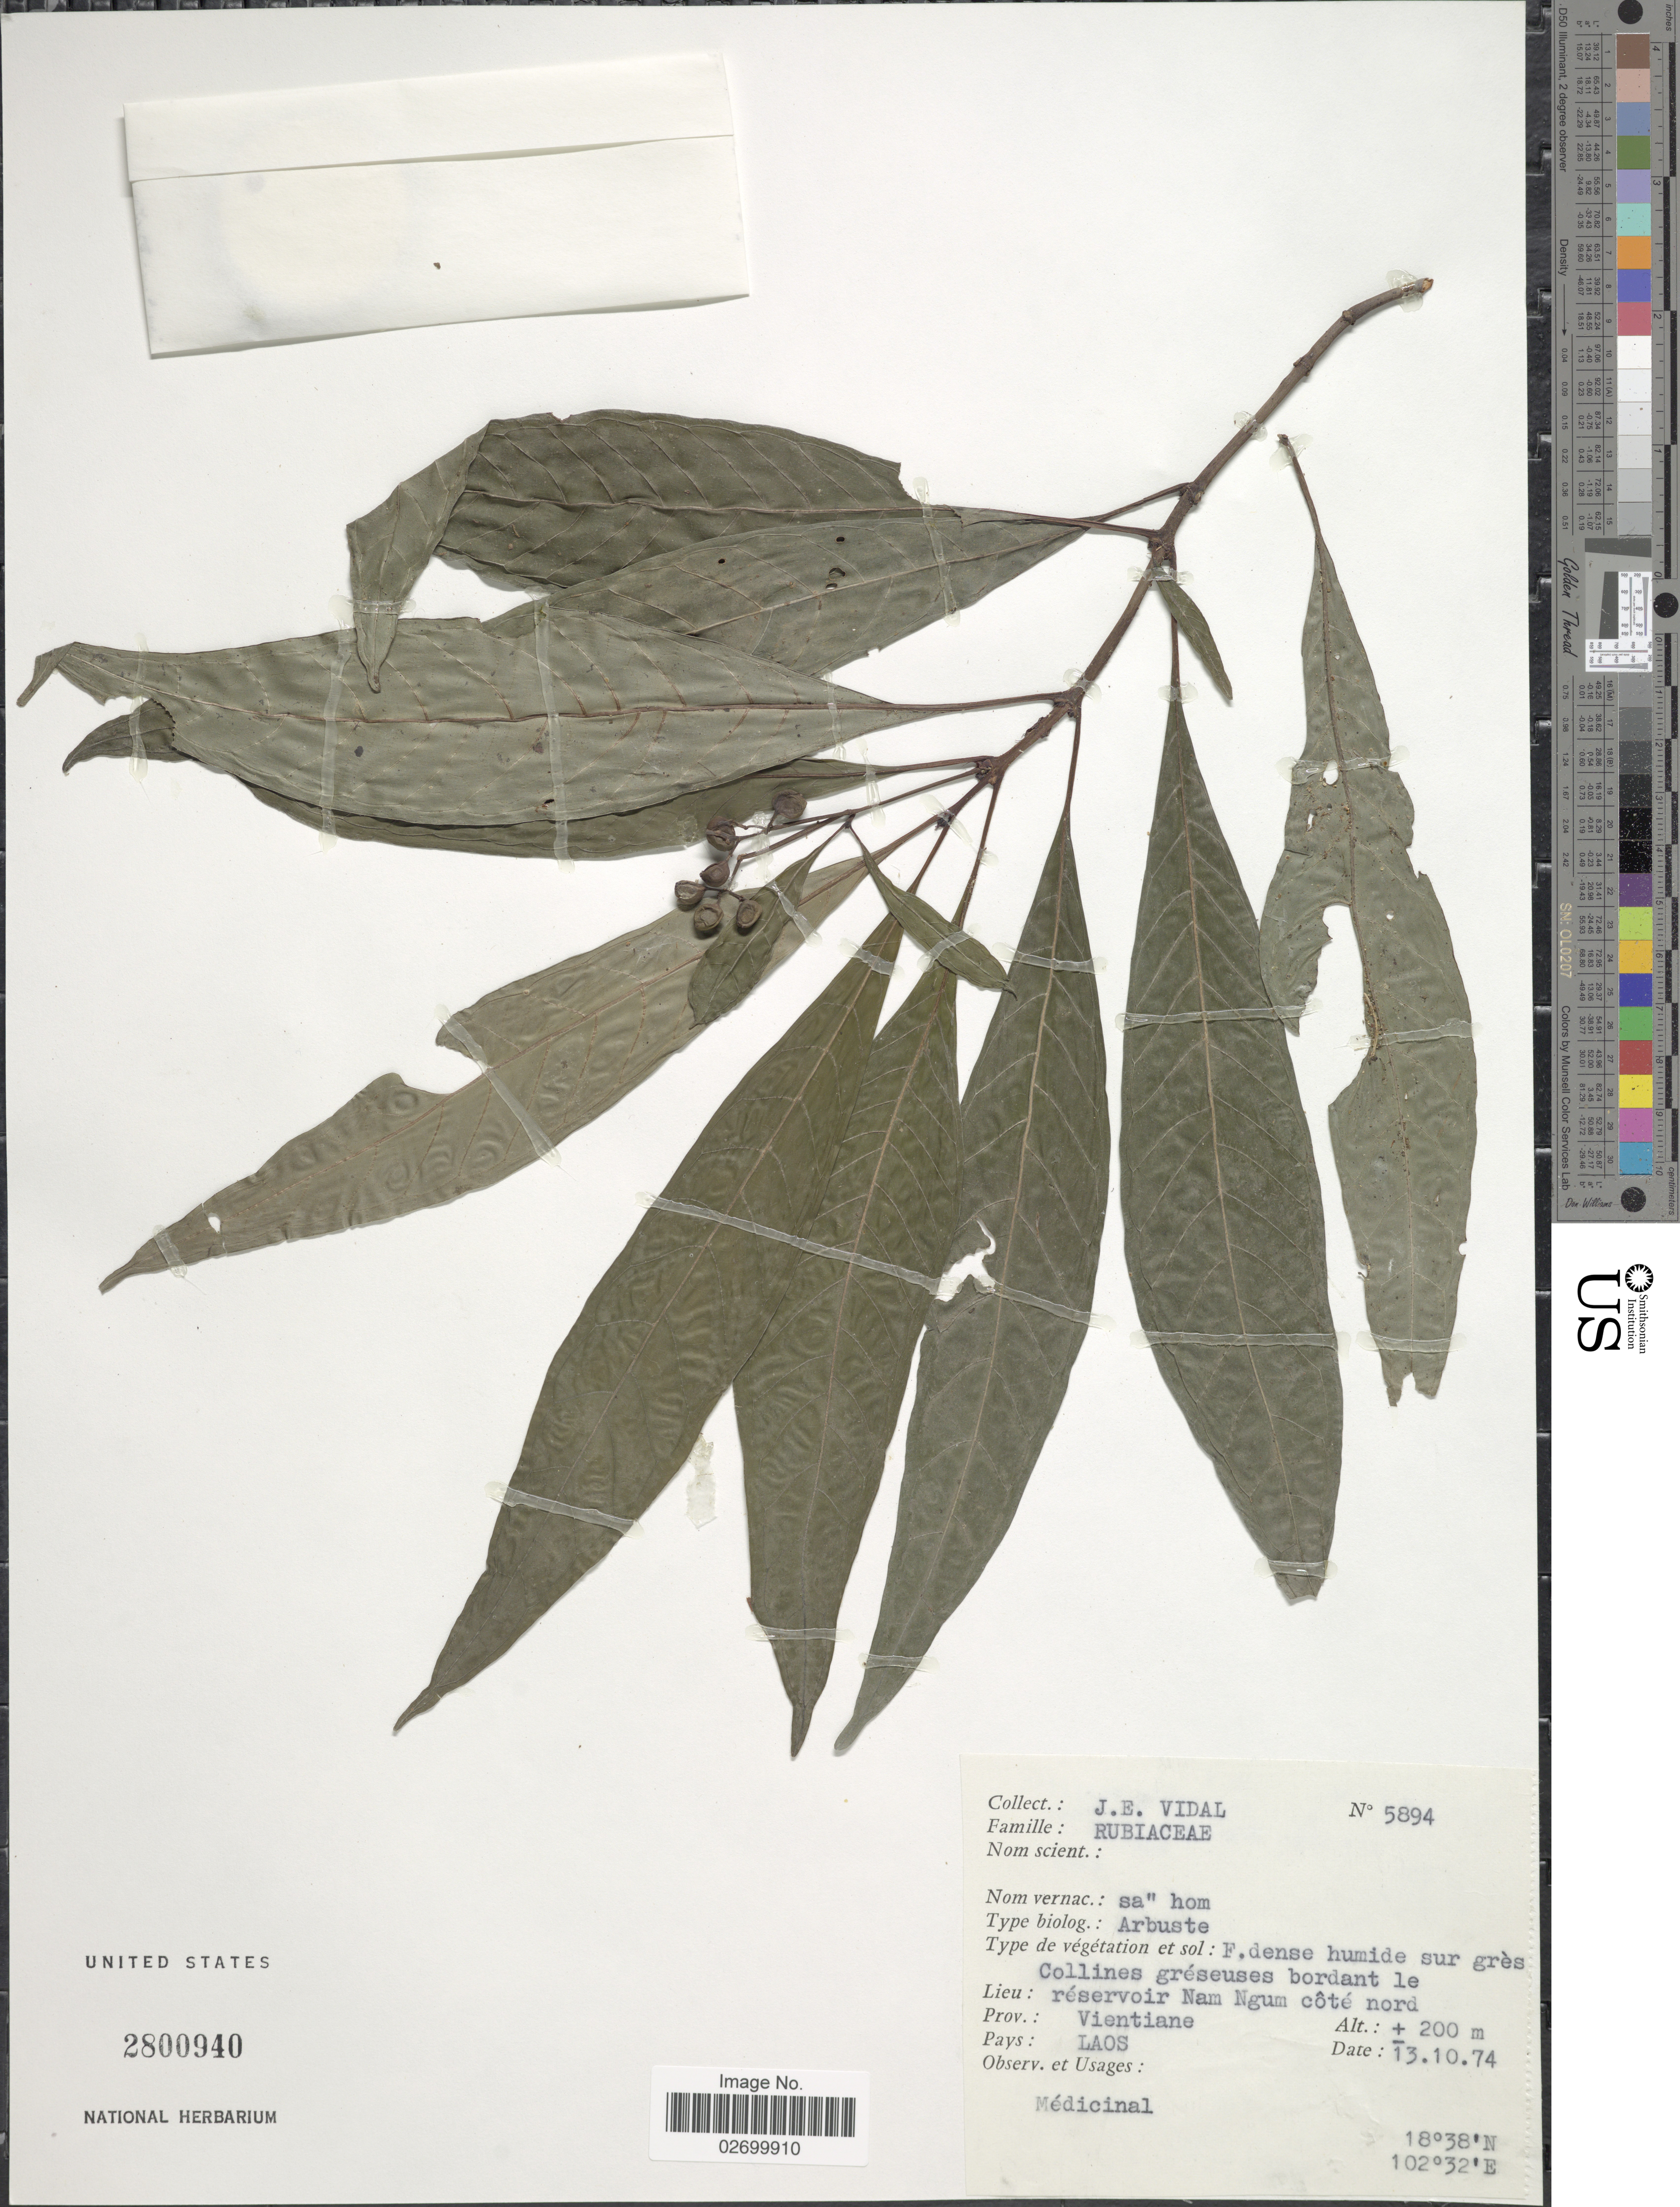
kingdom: Plantae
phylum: Tracheophyta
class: Magnoliopsida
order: Gentianales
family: Rubiaceae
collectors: J. E. Vidal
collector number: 5894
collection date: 1974-10-13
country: Laos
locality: Bordant le reservoir Nam Ngum cote nord. Prov. Ventiane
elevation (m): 200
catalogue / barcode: US 2800940